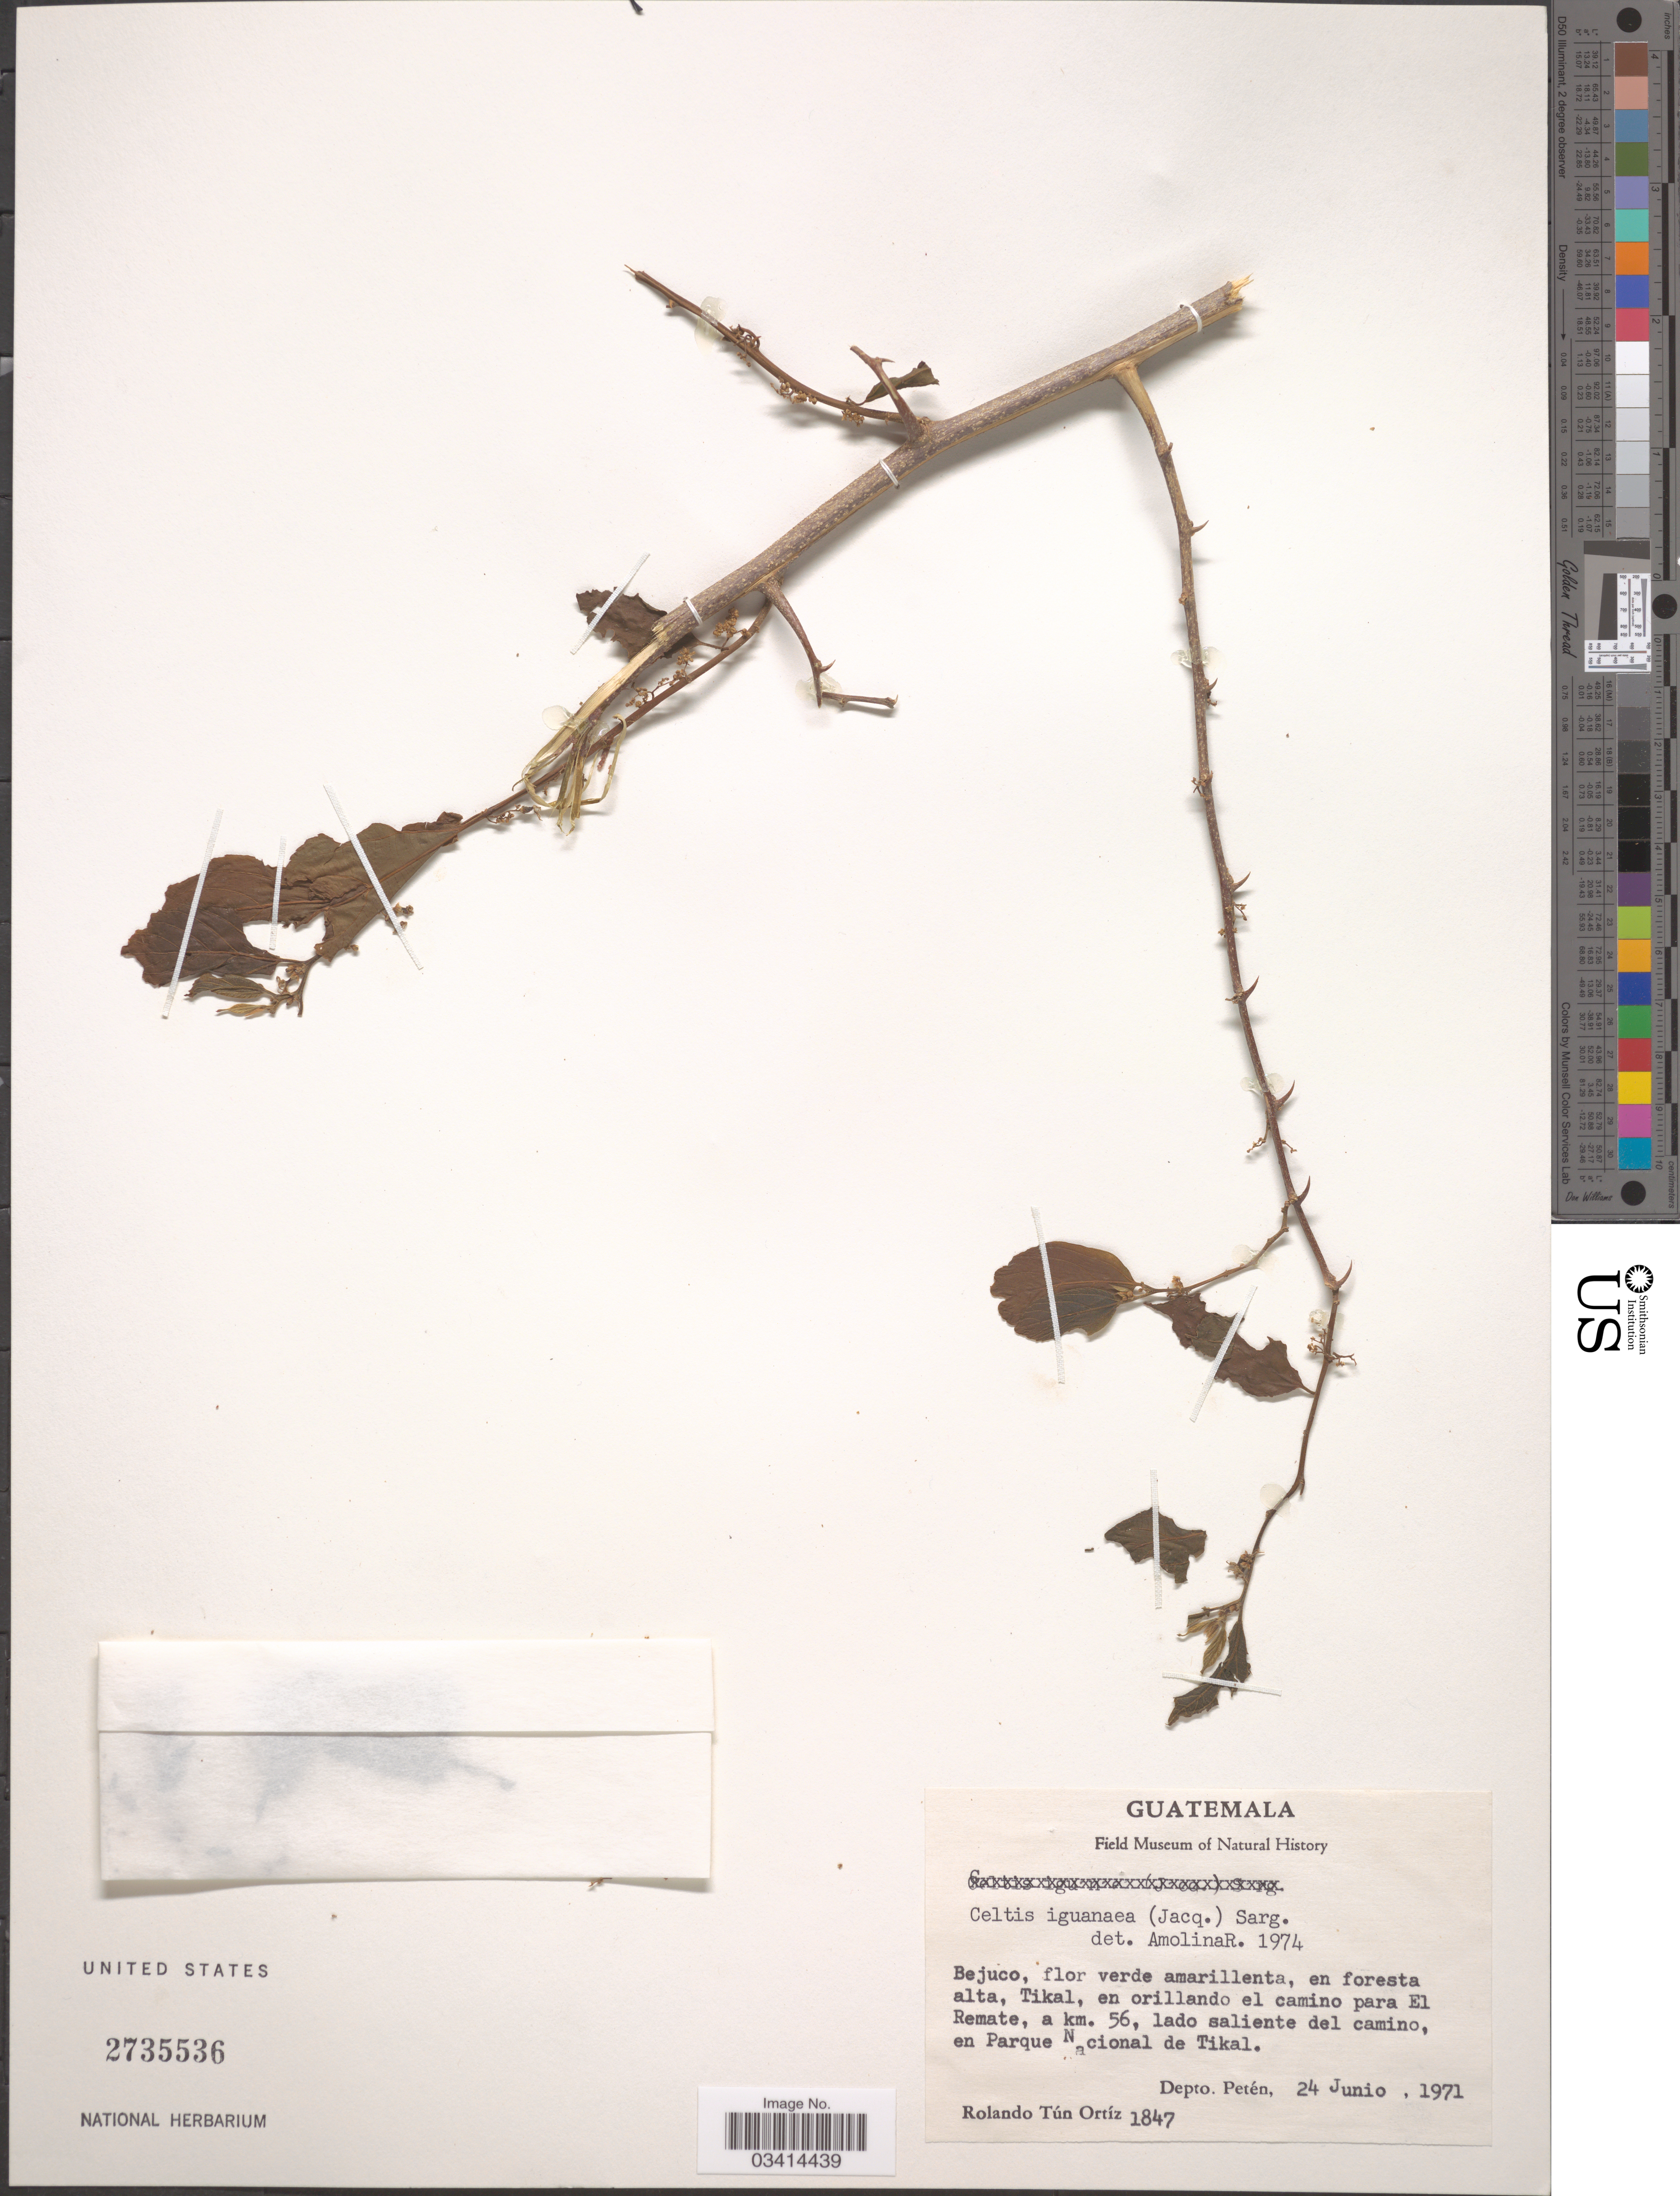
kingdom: Plantae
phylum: Tracheophyta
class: Magnoliopsida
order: Rosales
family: Cannabaceae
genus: Celtis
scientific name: Celtis iguanaea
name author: (Jacq.) Sarg.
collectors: R. T. Ortíz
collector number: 1847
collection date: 1971-06-24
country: Guatemala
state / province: El Petén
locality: En foresta alta, Tikal, en orillando el camino para El Remate, a km. 56, lado saliente del camino, en Parque Nacional de Tikal. Depto. Petén.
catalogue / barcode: US 2735536